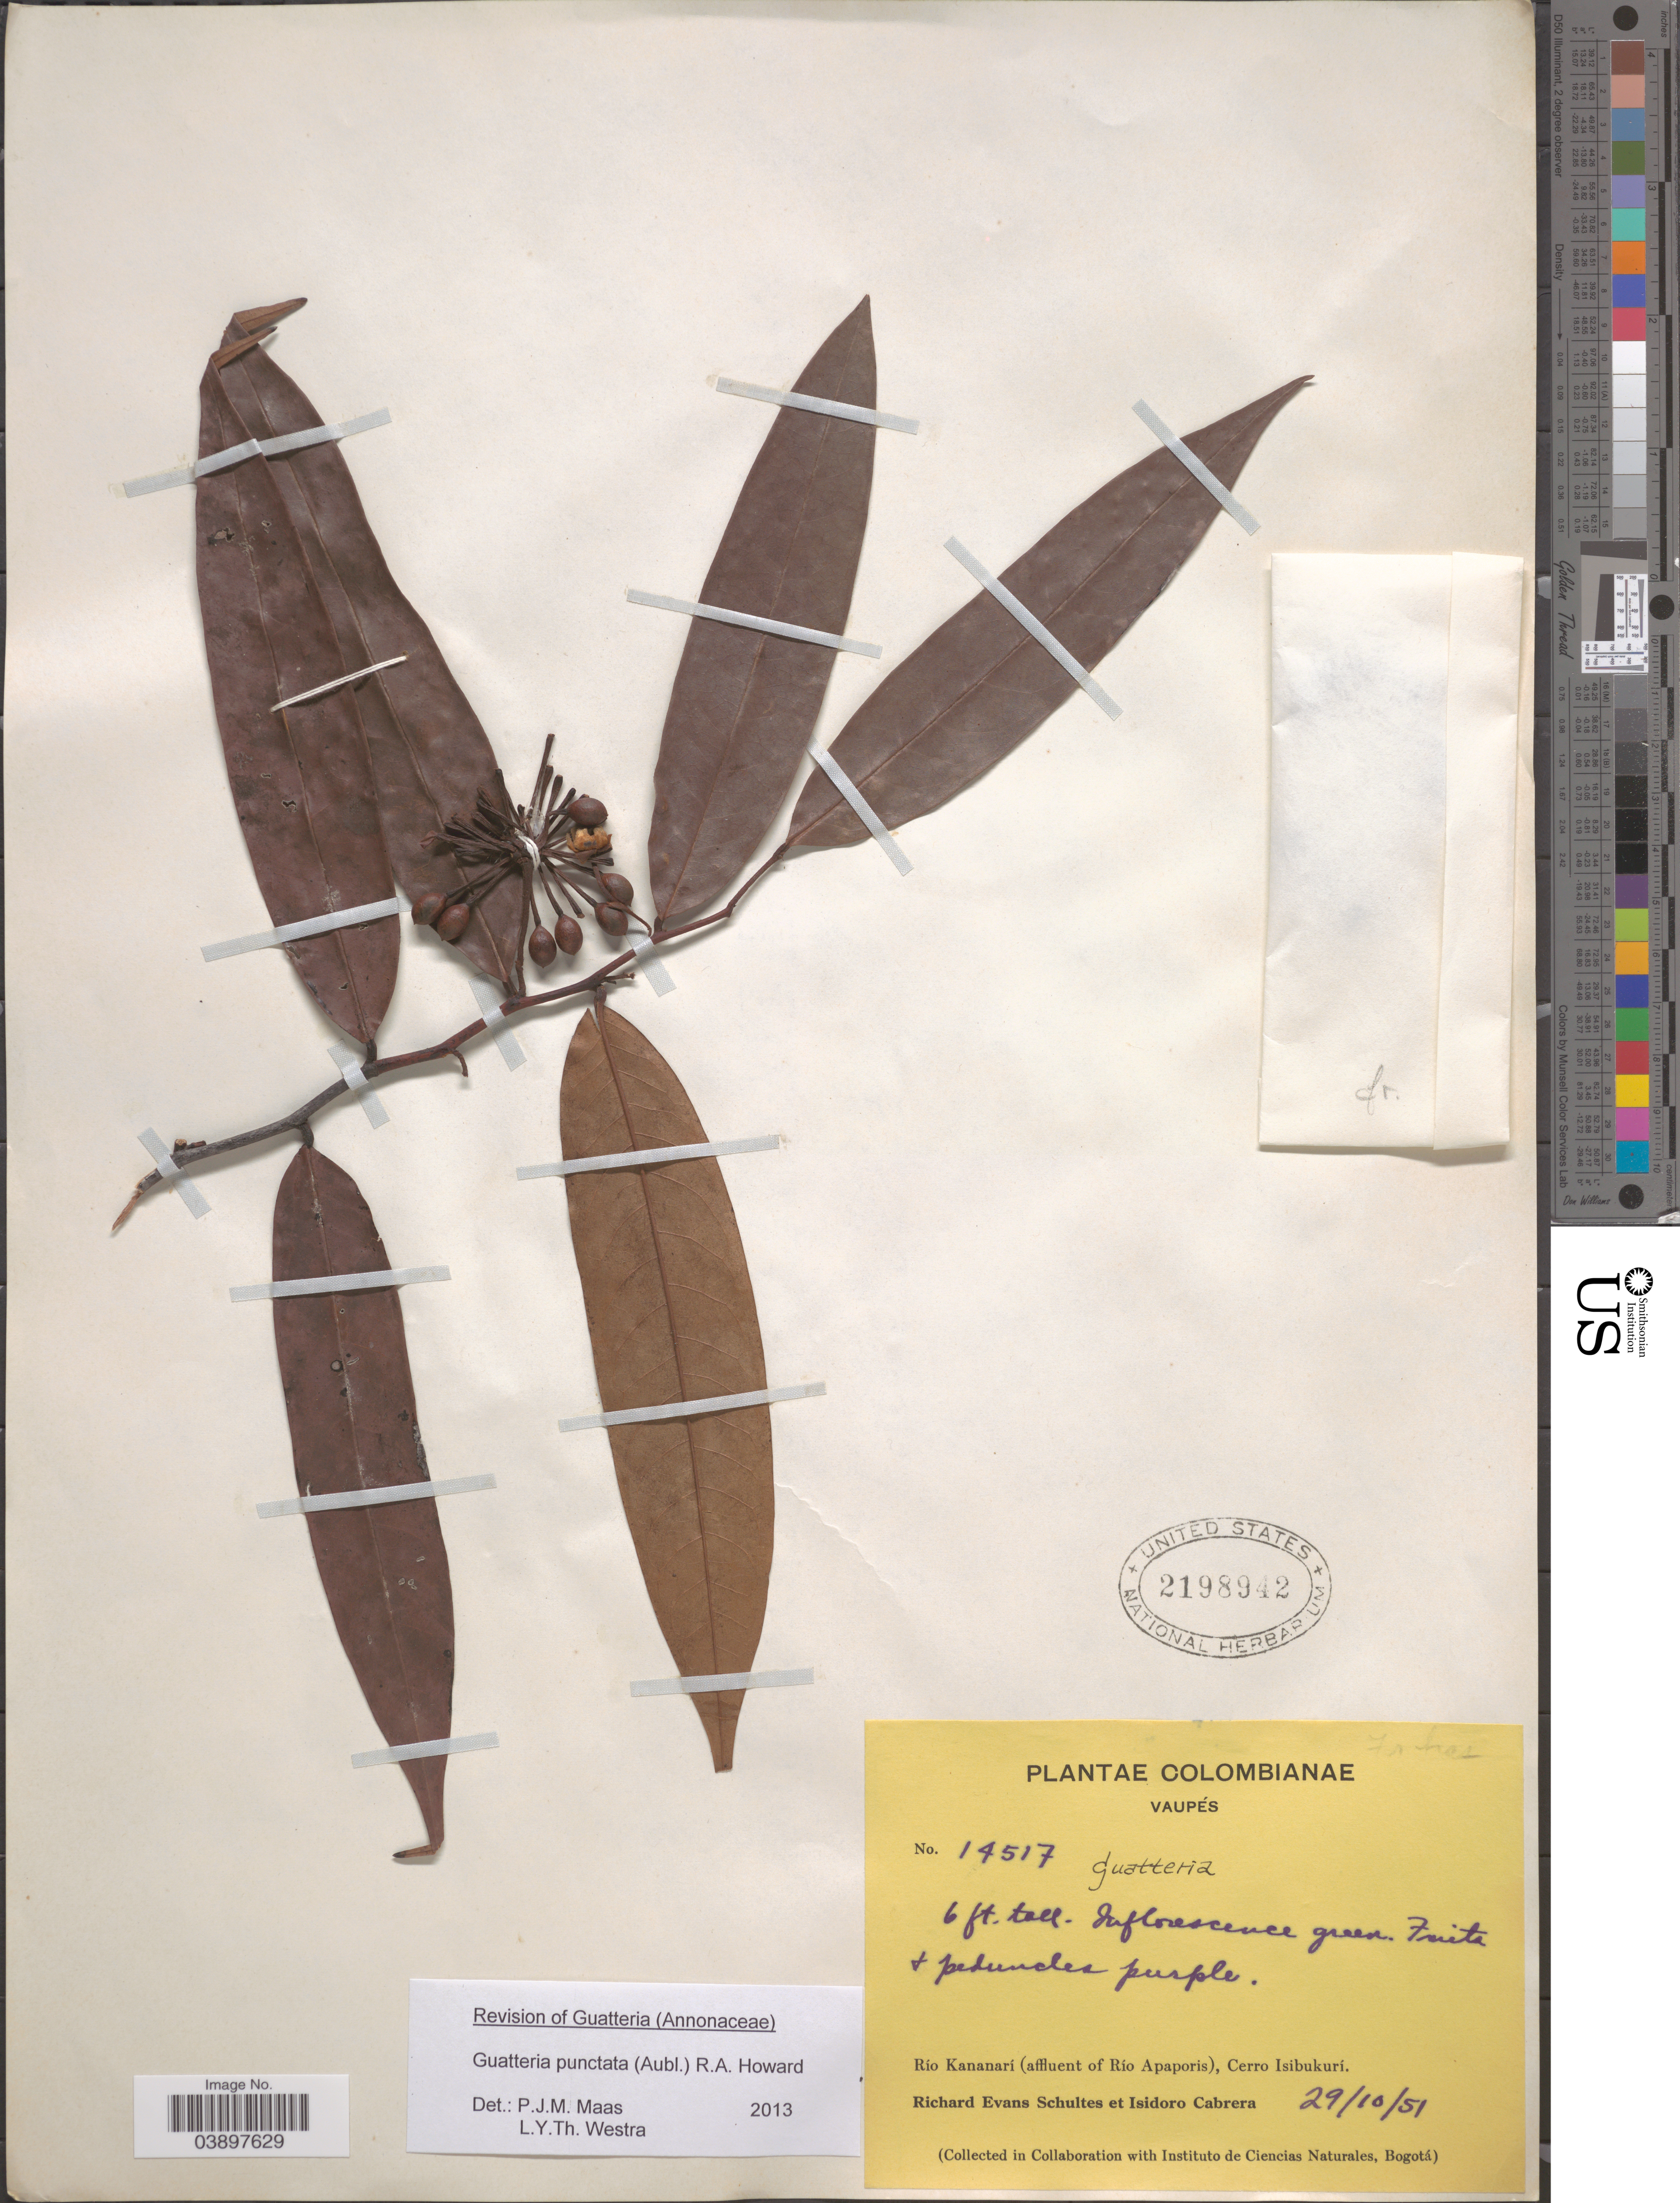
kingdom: Plantae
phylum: Tracheophyta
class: Magnoliopsida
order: Magnoliales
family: Annonaceae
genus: Guatteria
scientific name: Guatteria punctata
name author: (Aubl.) R.A. Howard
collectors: R. E. Schultes & I. Cabrera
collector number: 14517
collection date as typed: Transcribed d/m/y: 29/10/51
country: Colombia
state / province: Vaupés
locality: Río Kananarí (affluent of Río Apaporis), Cerro Isibukurí.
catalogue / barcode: US 2198942